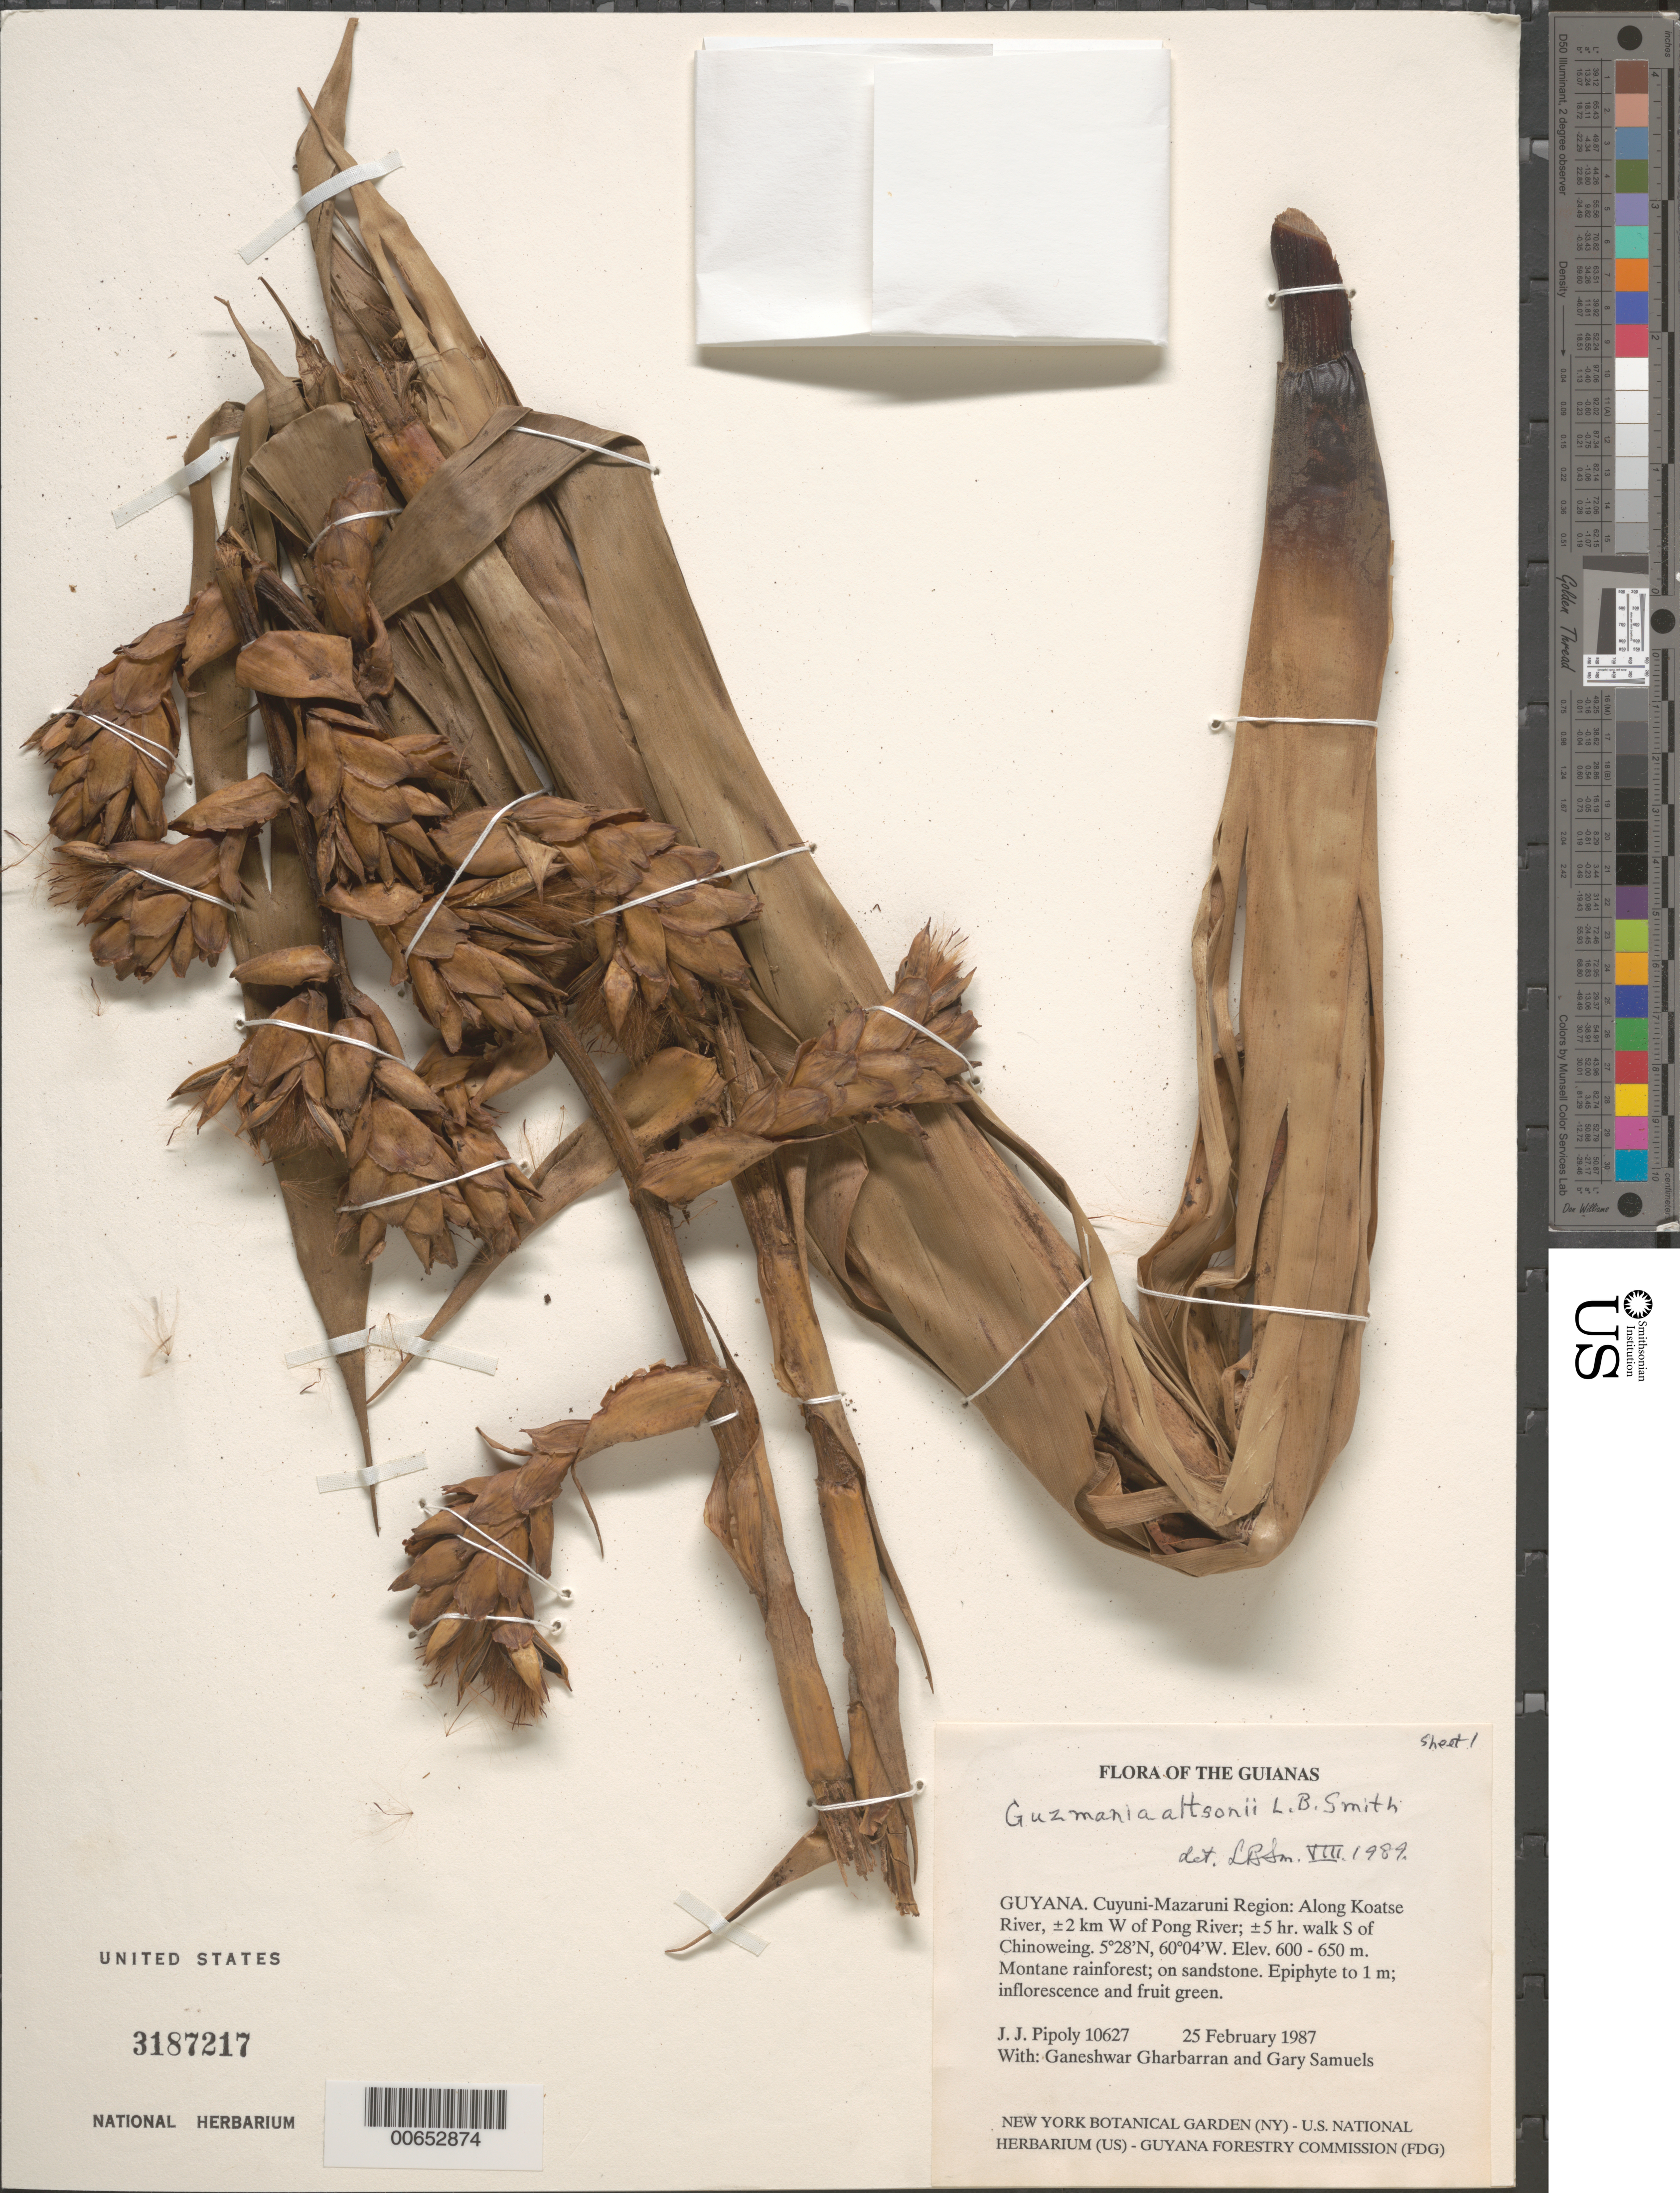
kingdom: Plantae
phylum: Tracheophyta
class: Liliopsida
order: Poales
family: Bromeliaceae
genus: Guzmania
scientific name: Guzmania altsonii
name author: L.B. Sm.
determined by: Smith, Lyman B., (US), NMNH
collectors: J. J. Pipoly, G. Gharbarran & G. Samuels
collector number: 10627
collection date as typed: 25 February 1987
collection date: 1987-02-25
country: Guyana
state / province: Cuyuni-Mazaruni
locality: Along Koatse River, ±2 km W of Pong River; ±5 hr. walk S of Chinoweing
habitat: Montane rainforest; on sandstone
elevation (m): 600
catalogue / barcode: US 3187217